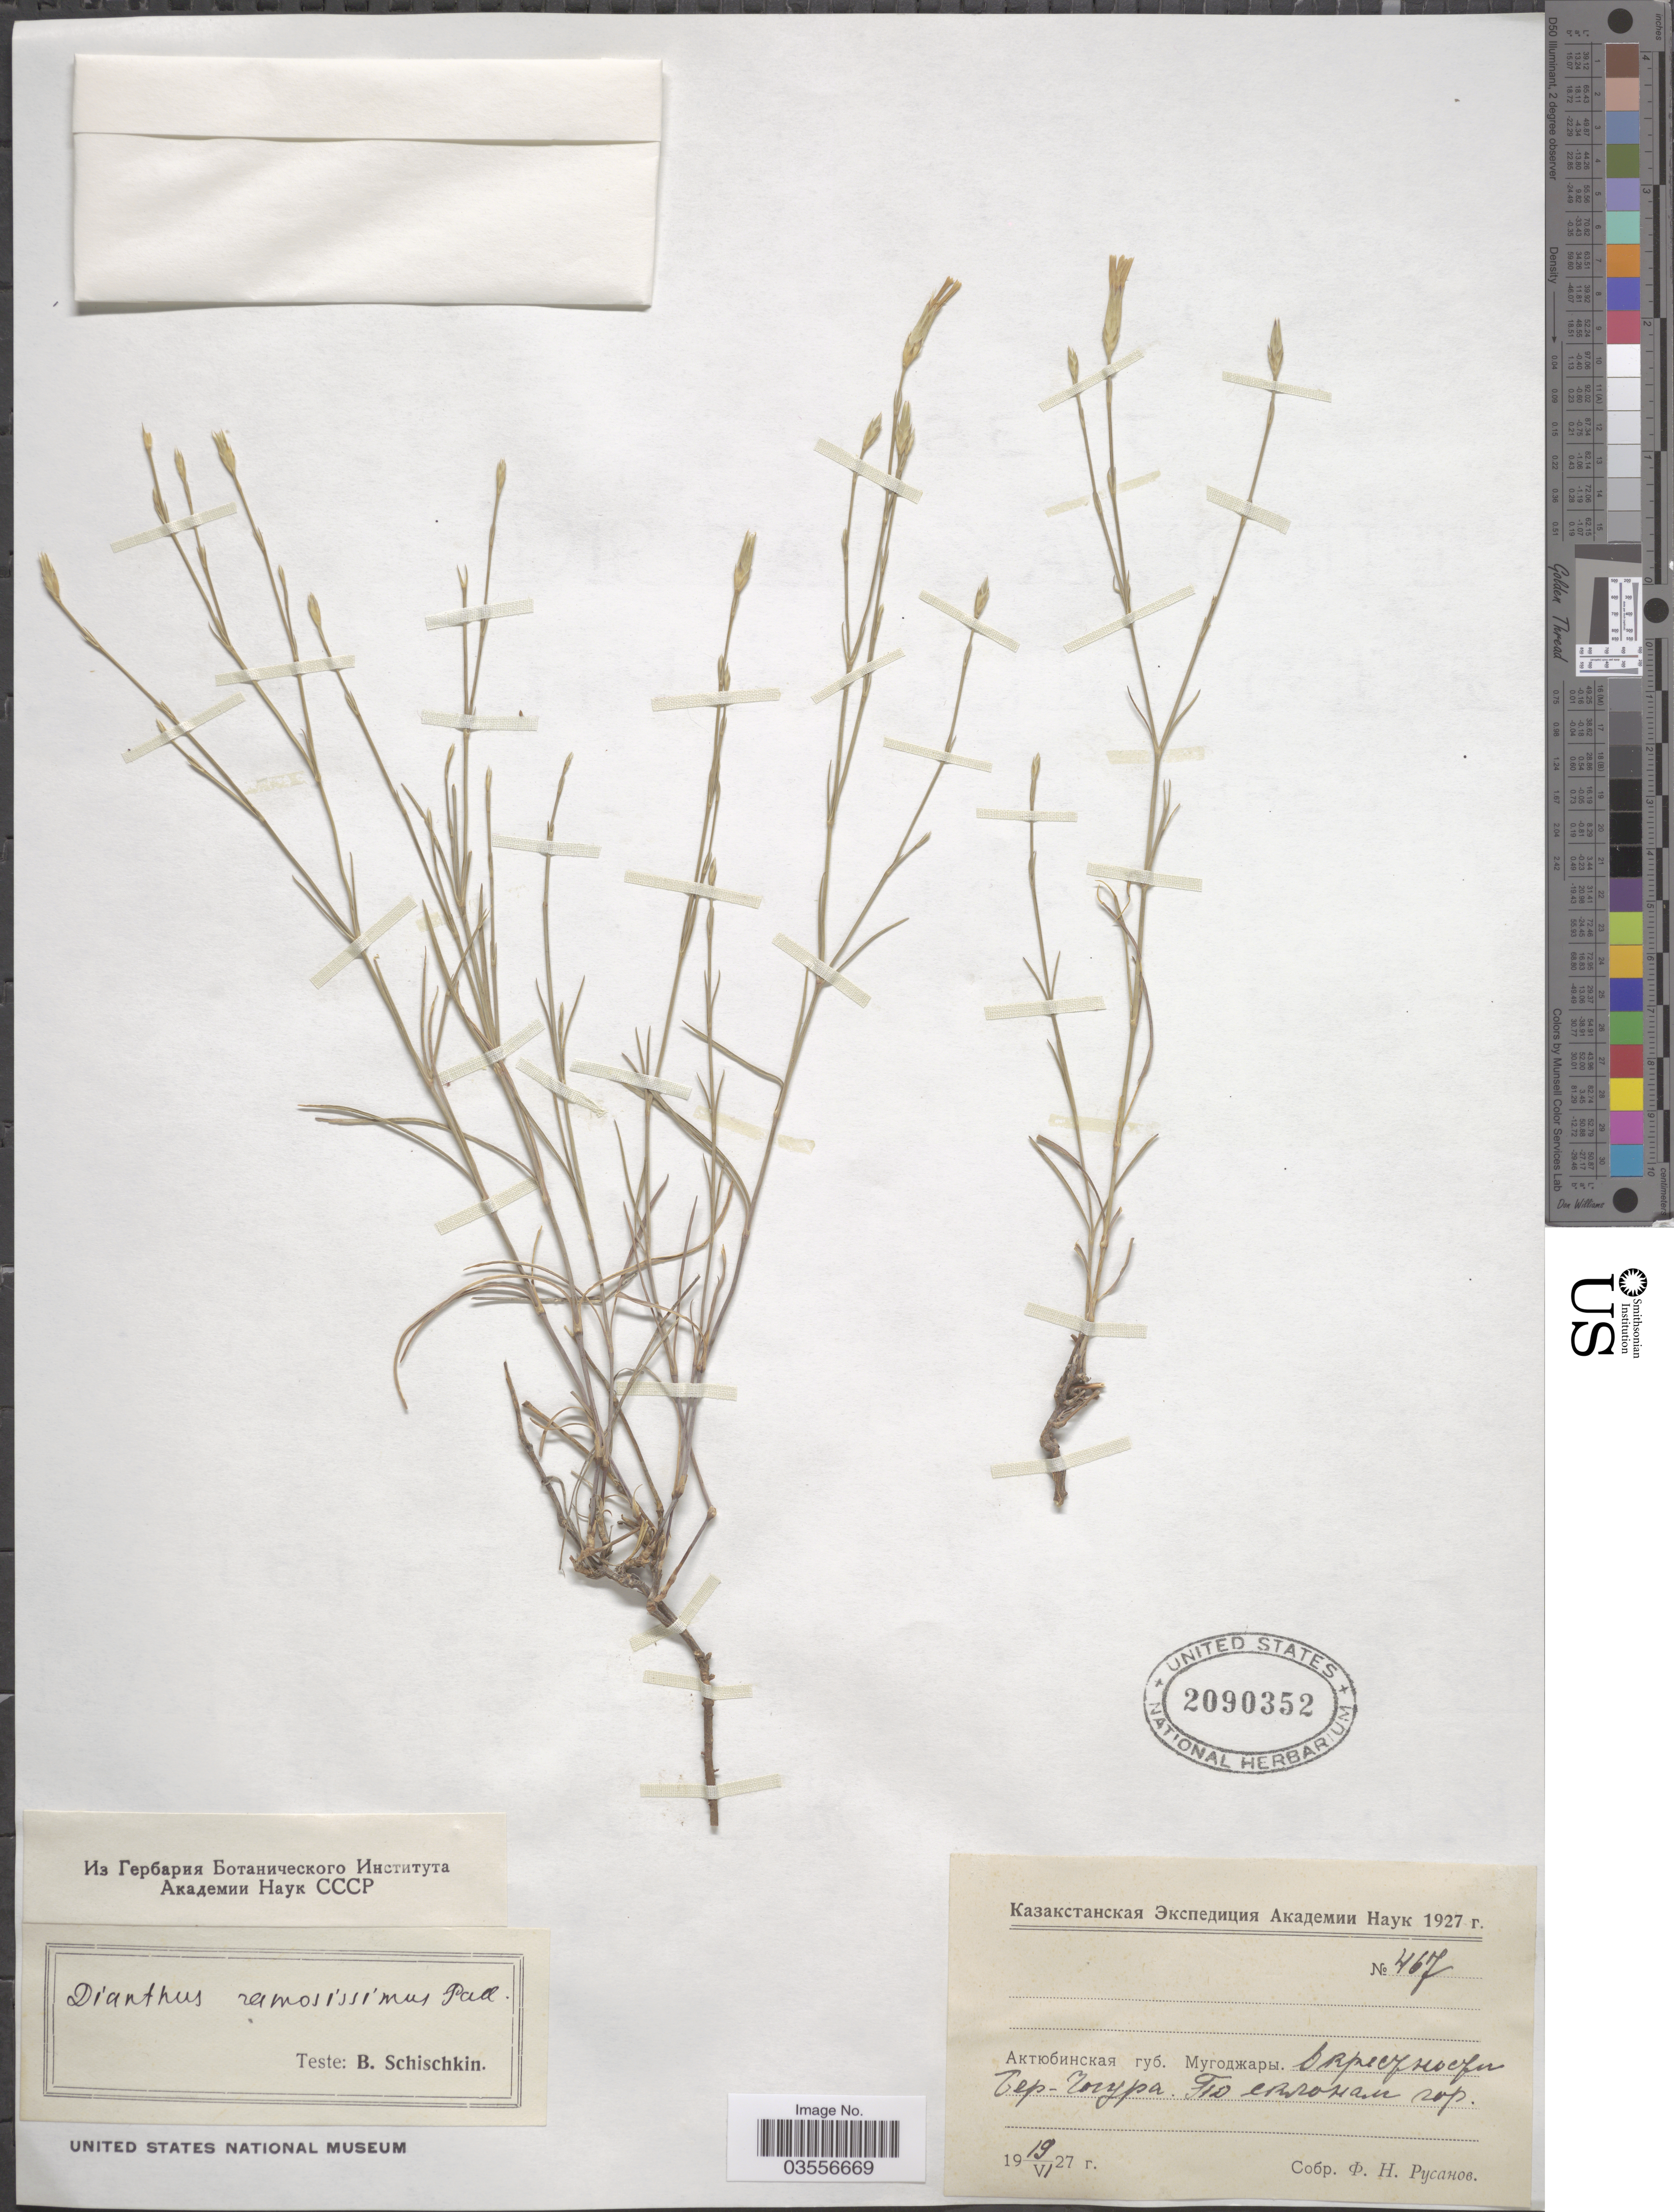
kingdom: Plantae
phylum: Tracheophyta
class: Magnoliopsida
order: Caryophyllales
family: Caryophyllaceae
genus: Dianthus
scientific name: Dianthus ramosissimus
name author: Pall. ex Poir.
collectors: F. Rusanov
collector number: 467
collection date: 1927-06-19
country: Kazakhstan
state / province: Aqtobe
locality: Mugodzary.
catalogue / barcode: US 2090352